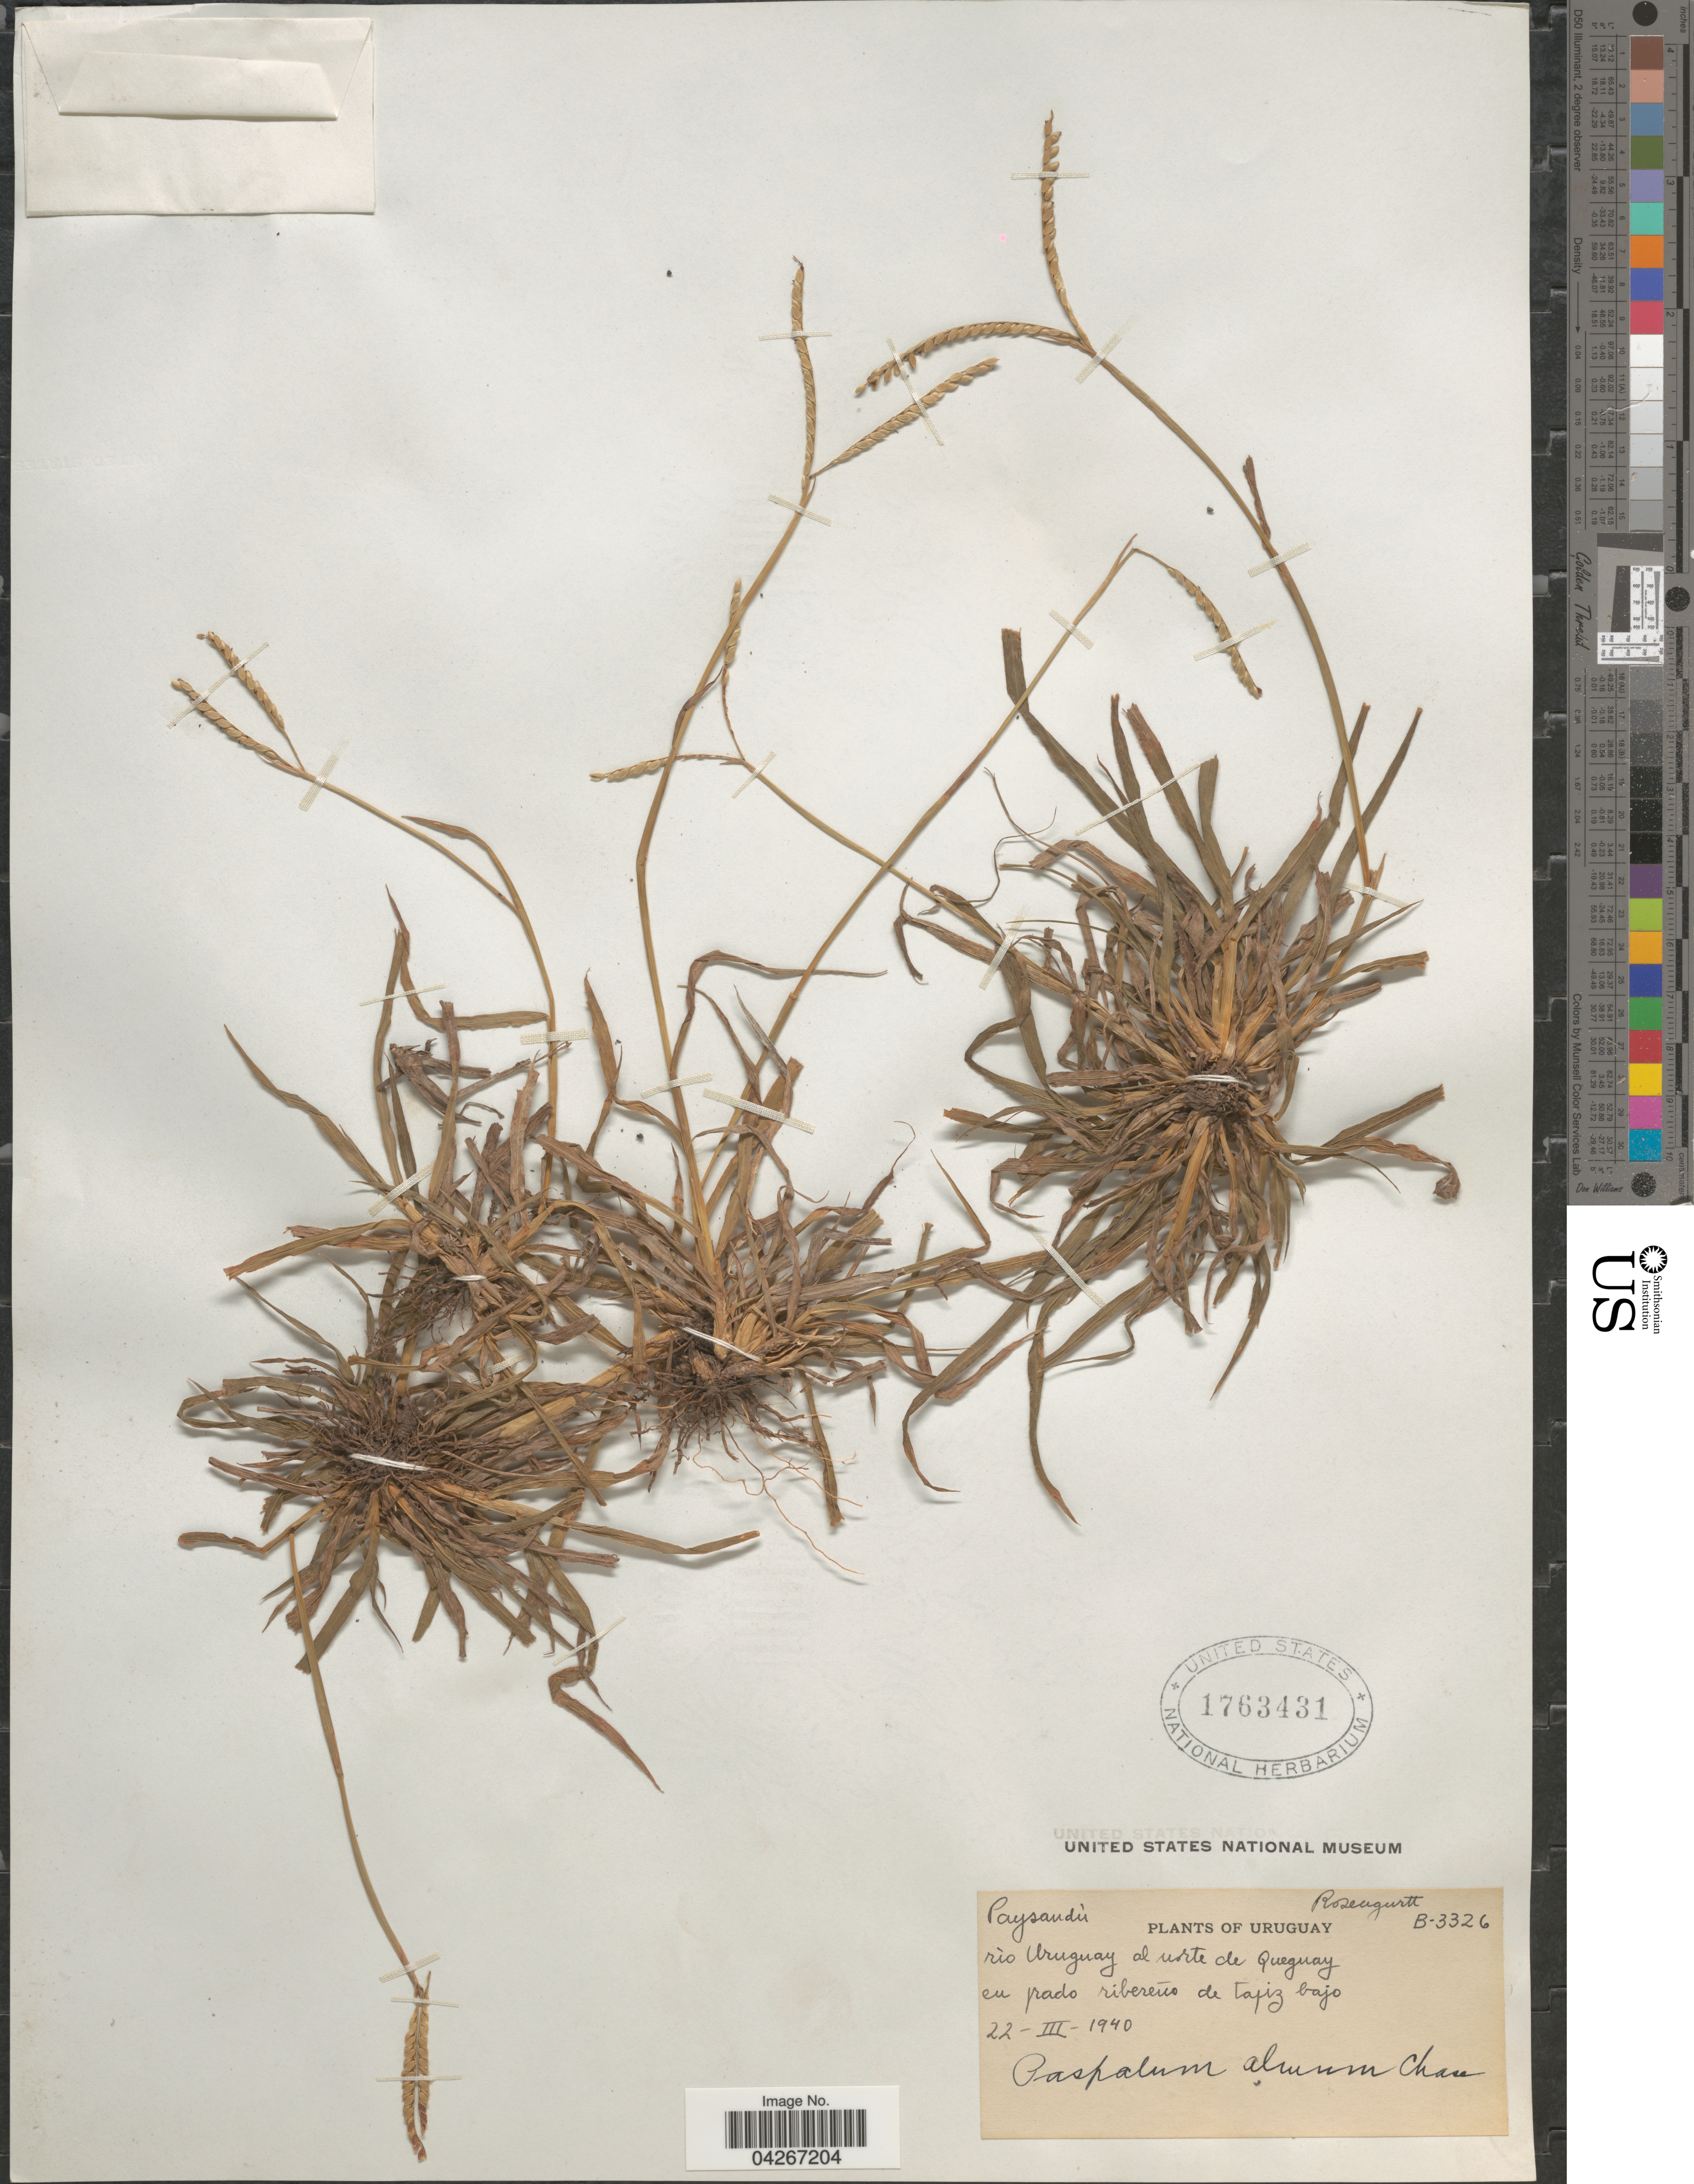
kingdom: Plantae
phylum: Tracheophyta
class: Liliopsida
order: Poales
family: Poaceae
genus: Paspalum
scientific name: Paspalum almum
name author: Chase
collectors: Rosengurtt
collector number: B-3326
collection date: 1940-03-22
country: Uruguay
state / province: Paysandu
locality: Rìo Uruguay al norte de Queguay en pado ribereño de tapiz bajo.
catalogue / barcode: US 1763431